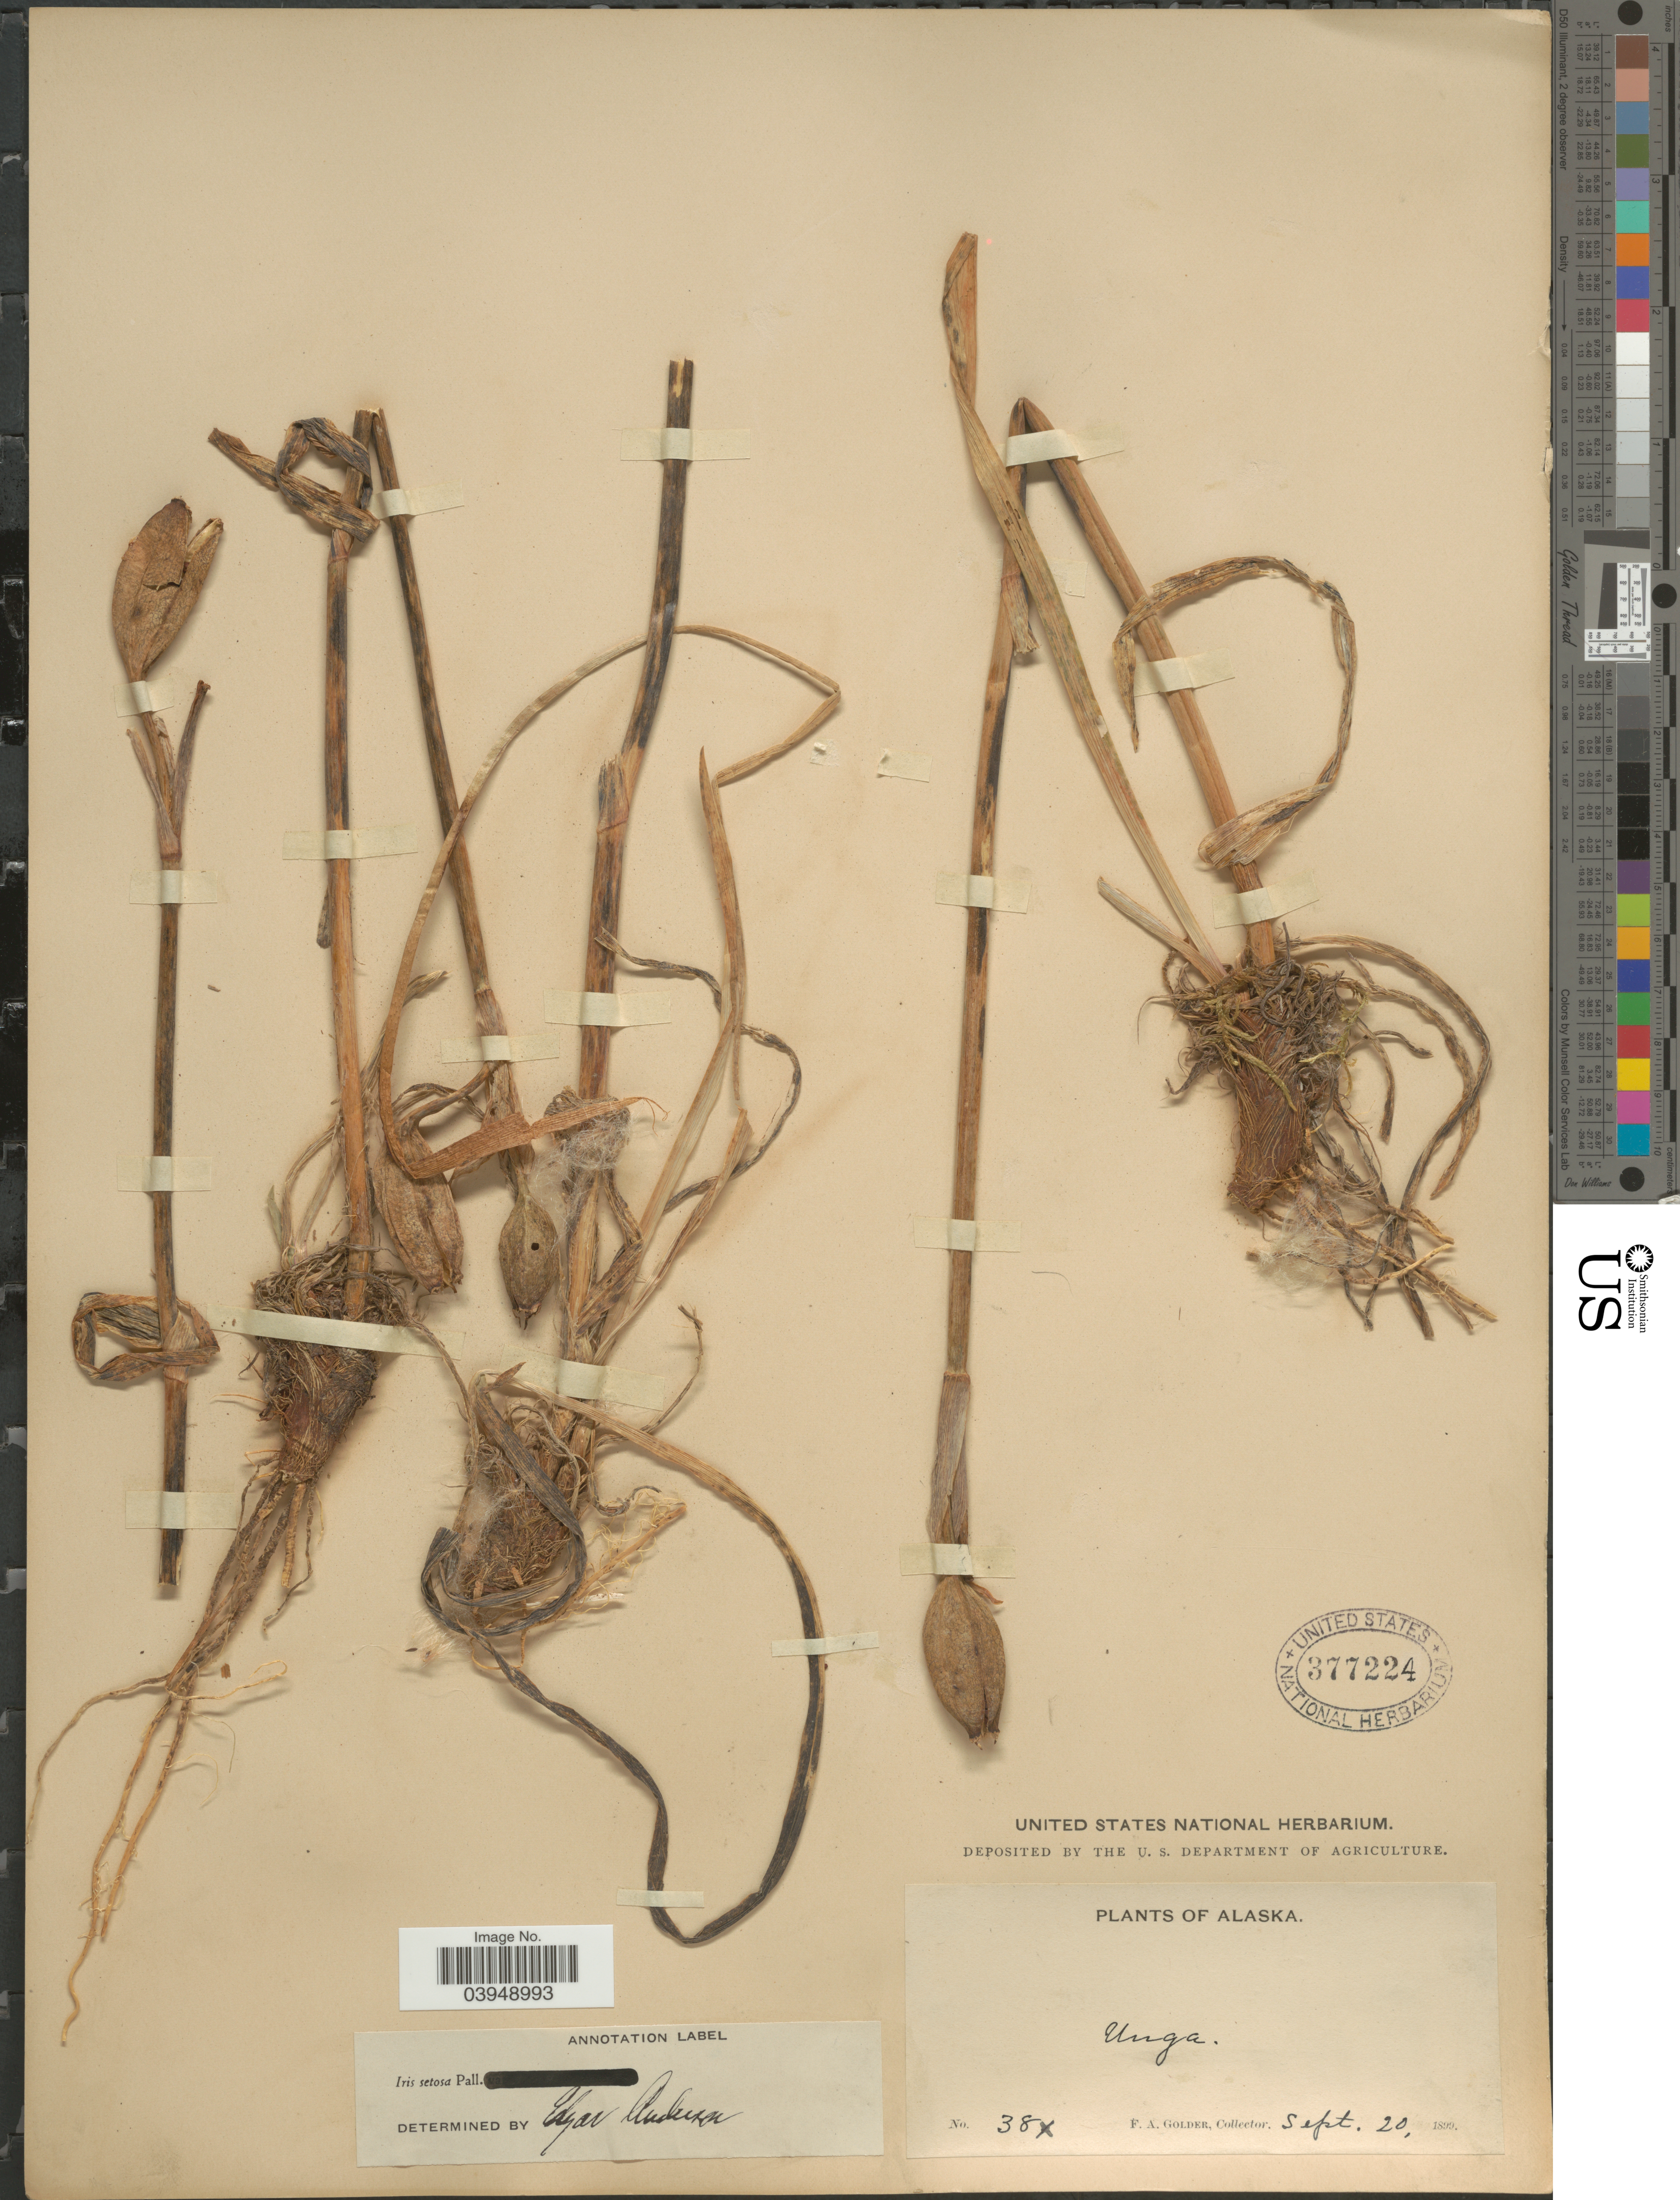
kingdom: Plantae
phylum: Tracheophyta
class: Liliopsida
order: Asparagales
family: Iridaceae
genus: Iris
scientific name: Iris setosa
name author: Pall. ex Link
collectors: F. Golder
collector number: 38X*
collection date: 1899-09-20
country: United States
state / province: Alaska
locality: Unga.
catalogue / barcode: US 377224